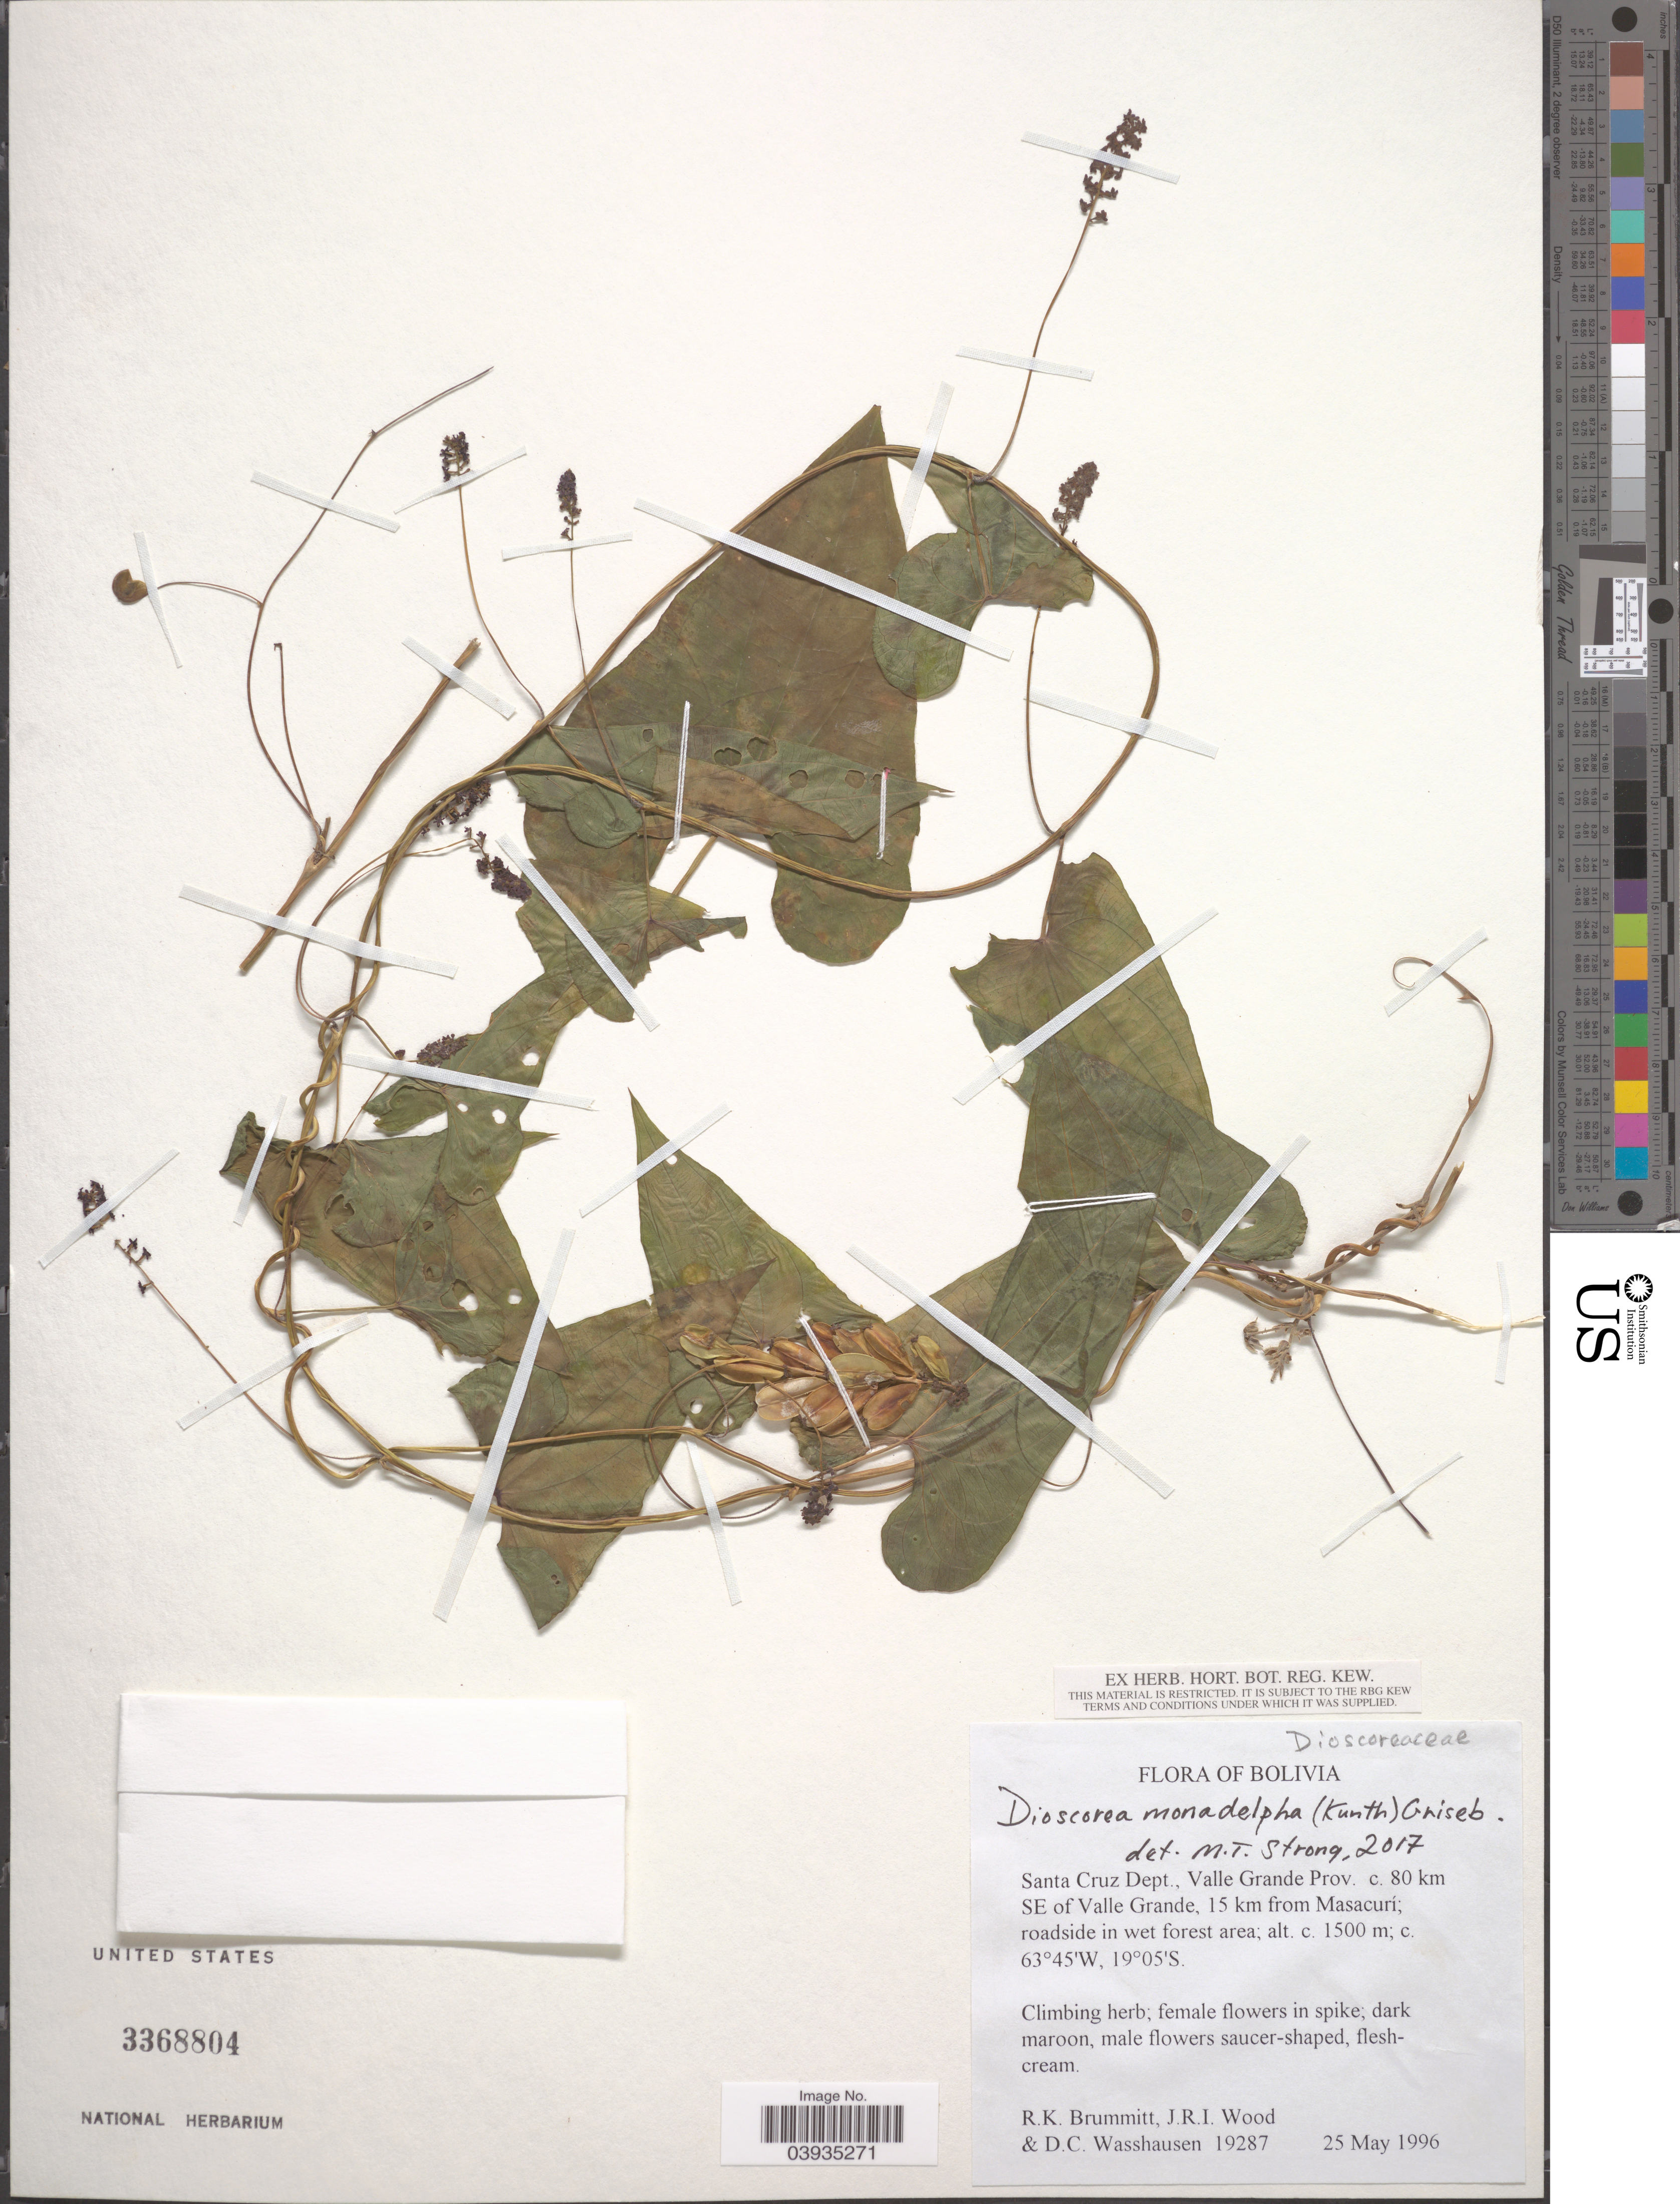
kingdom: Plantae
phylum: Tracheophyta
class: Liliopsida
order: Dioscoreales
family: Dioscoreaceae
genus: Dioscorea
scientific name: Dioscorea monadelpha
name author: (Kunth) Griseb.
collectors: R. K. Brummitt, J. R. I. Wood & D. C. Wasshausen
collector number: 19287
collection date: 1996-05-25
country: Bolivia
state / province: Santa Cruz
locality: Santa Cruz Dept., Valle Grande Prov. c. 80 km SE of Valle Grande, 15 km Masacurí.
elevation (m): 1500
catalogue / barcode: US 3368804